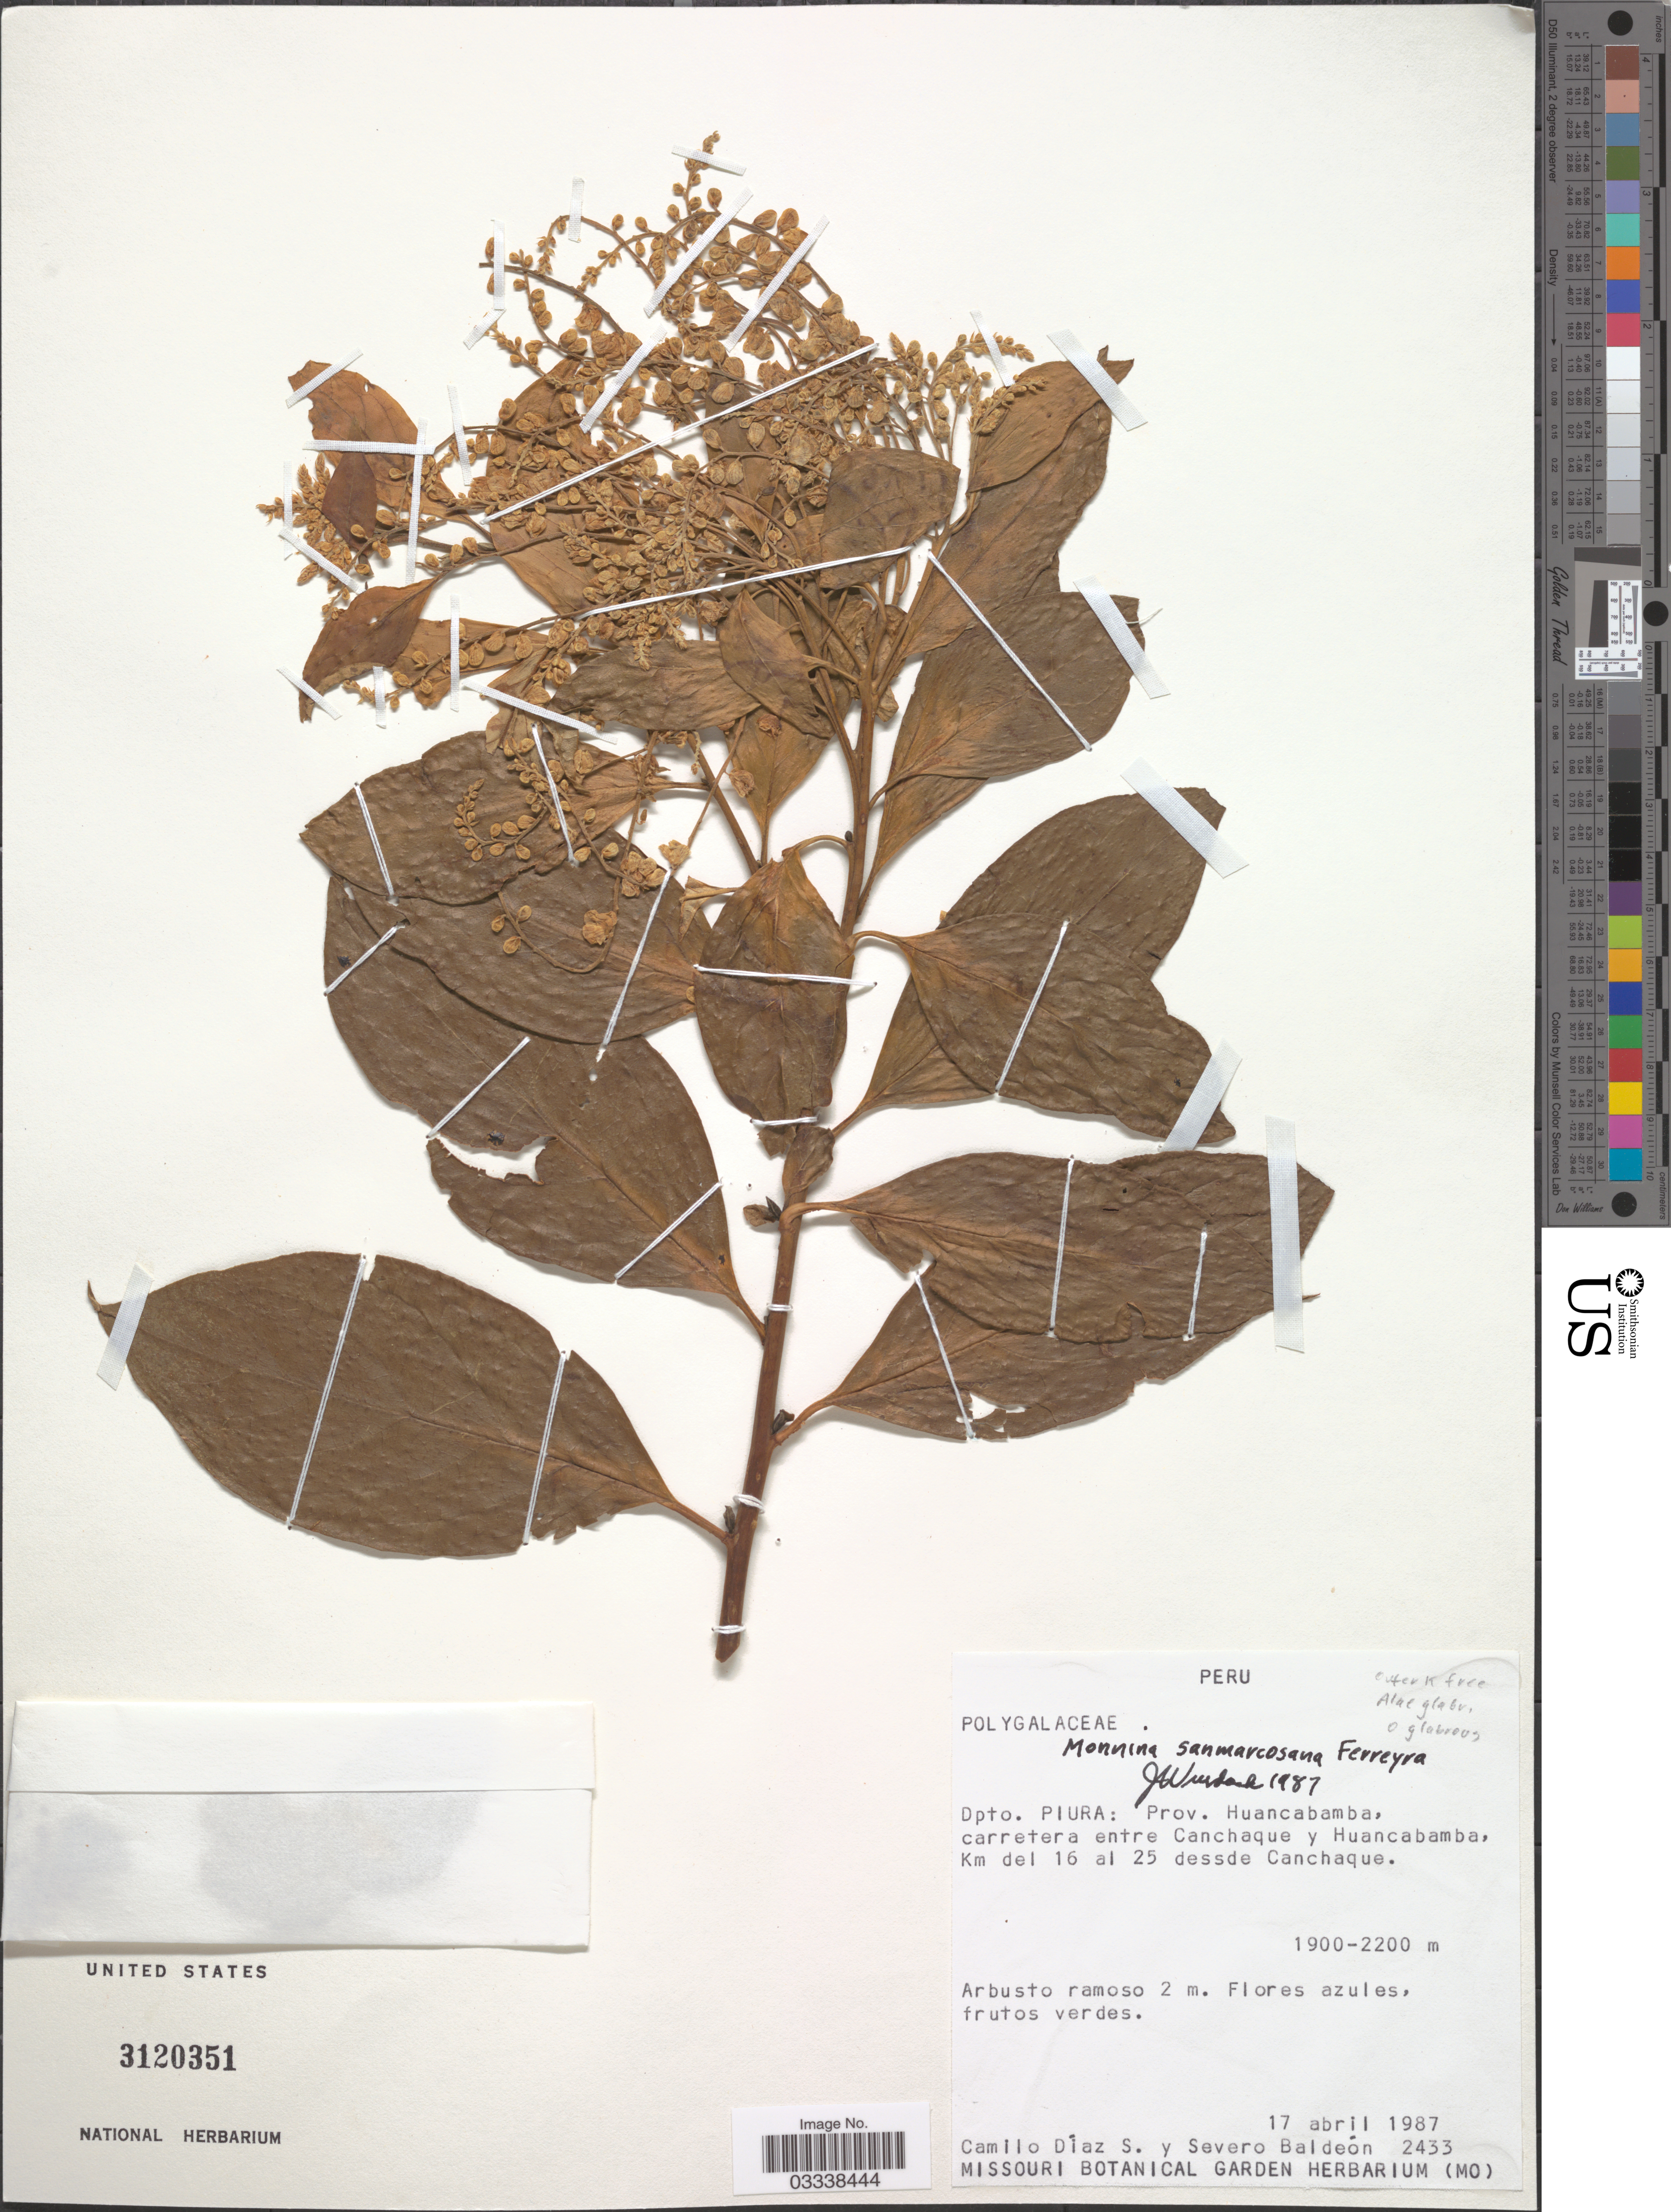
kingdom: Plantae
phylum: Tracheophyta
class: Magnoliopsida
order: Fabales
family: Polygalaceae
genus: Monnina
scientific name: Monnina sanmarcosana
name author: Ferreyra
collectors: C. Díaz S. & S. Baldeón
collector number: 2433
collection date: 1987-04-17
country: Peru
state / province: Piura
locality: Dpto. Piura: Prov. Huancabamba, carretera entre Canchaque y Huancabamba, Km del 16 al 25 dessde Canchaque.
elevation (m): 1900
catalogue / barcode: US 3120351